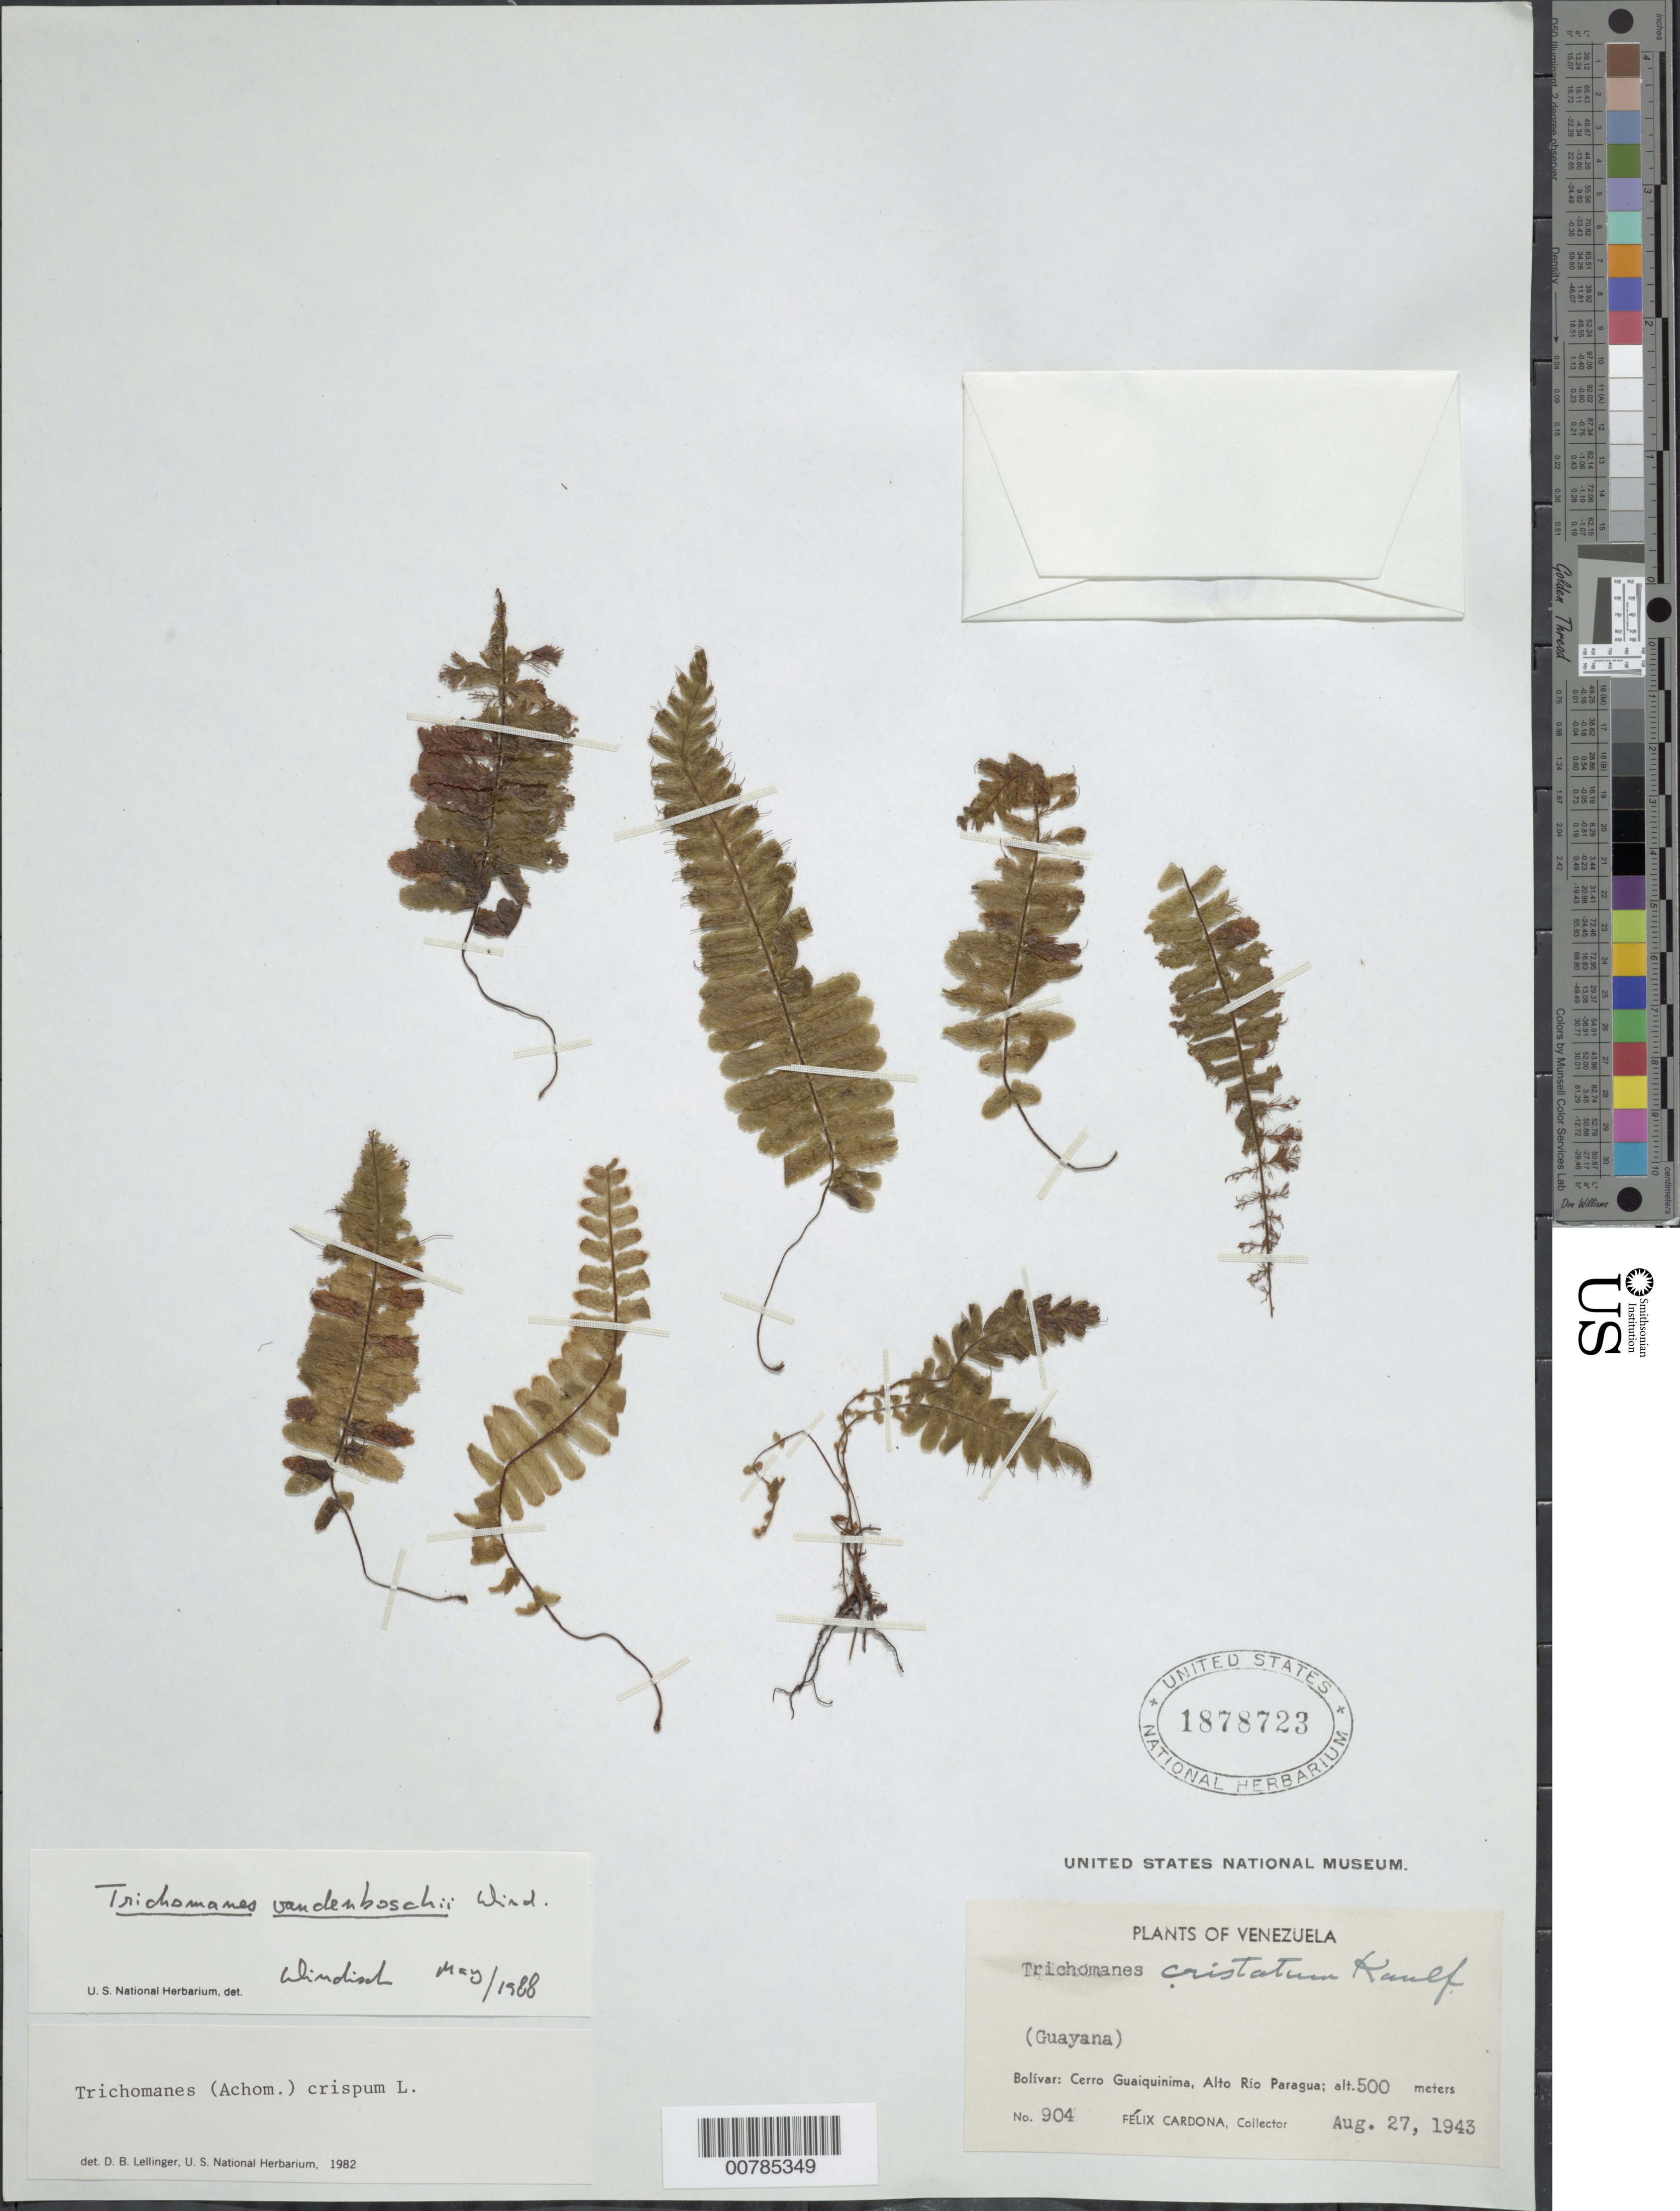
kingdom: Plantae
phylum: Tracheophyta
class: Polypodiopsida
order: Hymenophyllales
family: Hymenophyllaceae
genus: Trichomanes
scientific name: Trichomanes vandenboschii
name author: P.G. Windisch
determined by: Windisch, Paulo Guenter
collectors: F. Cardona Puig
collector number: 904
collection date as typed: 27-Aug-43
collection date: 1943-08-27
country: Venezuela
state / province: Bolívar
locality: Alto Río Paragua, Cerro Guaiquinima (Guayana)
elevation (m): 500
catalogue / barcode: US 1878723